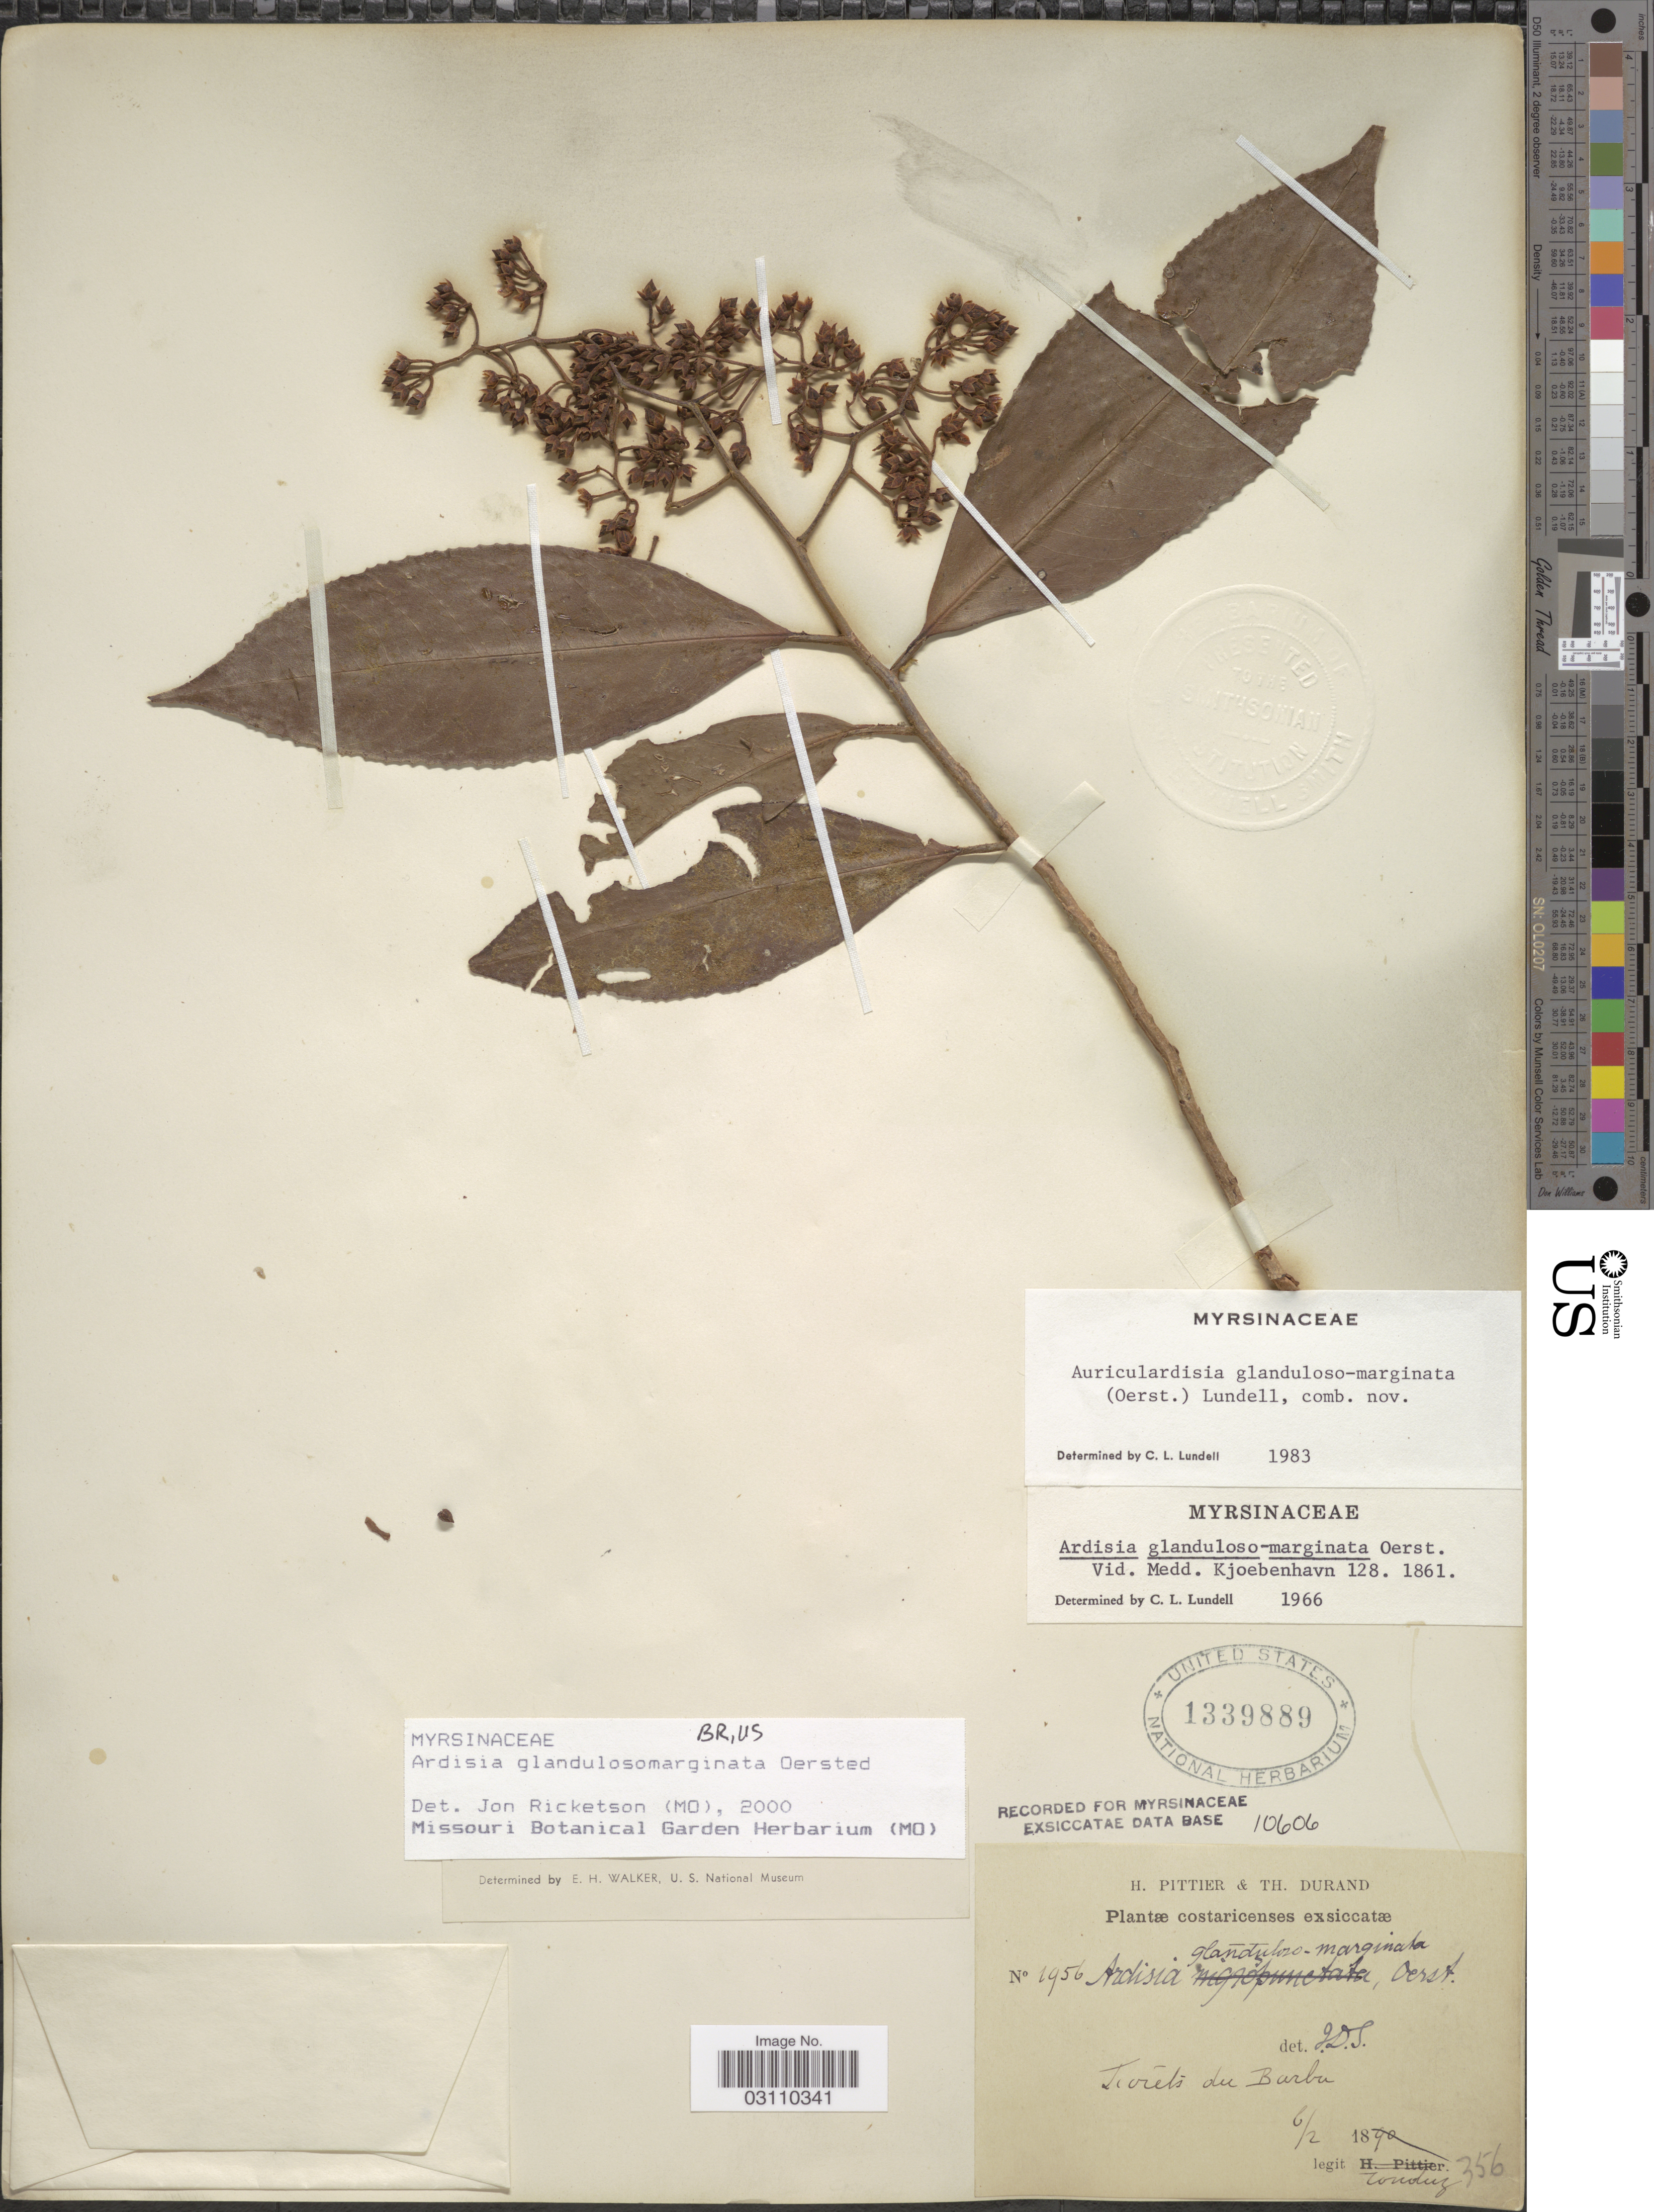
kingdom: Plantae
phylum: Tracheophyta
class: Magnoliopsida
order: Ericales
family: Primulaceae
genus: Ardisia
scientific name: Ardisia glandulosa-marginata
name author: Oerst.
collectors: Tonduz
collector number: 1956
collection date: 1890-02-06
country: Costa Rica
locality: Forêts du Barba.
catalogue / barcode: US 1339889